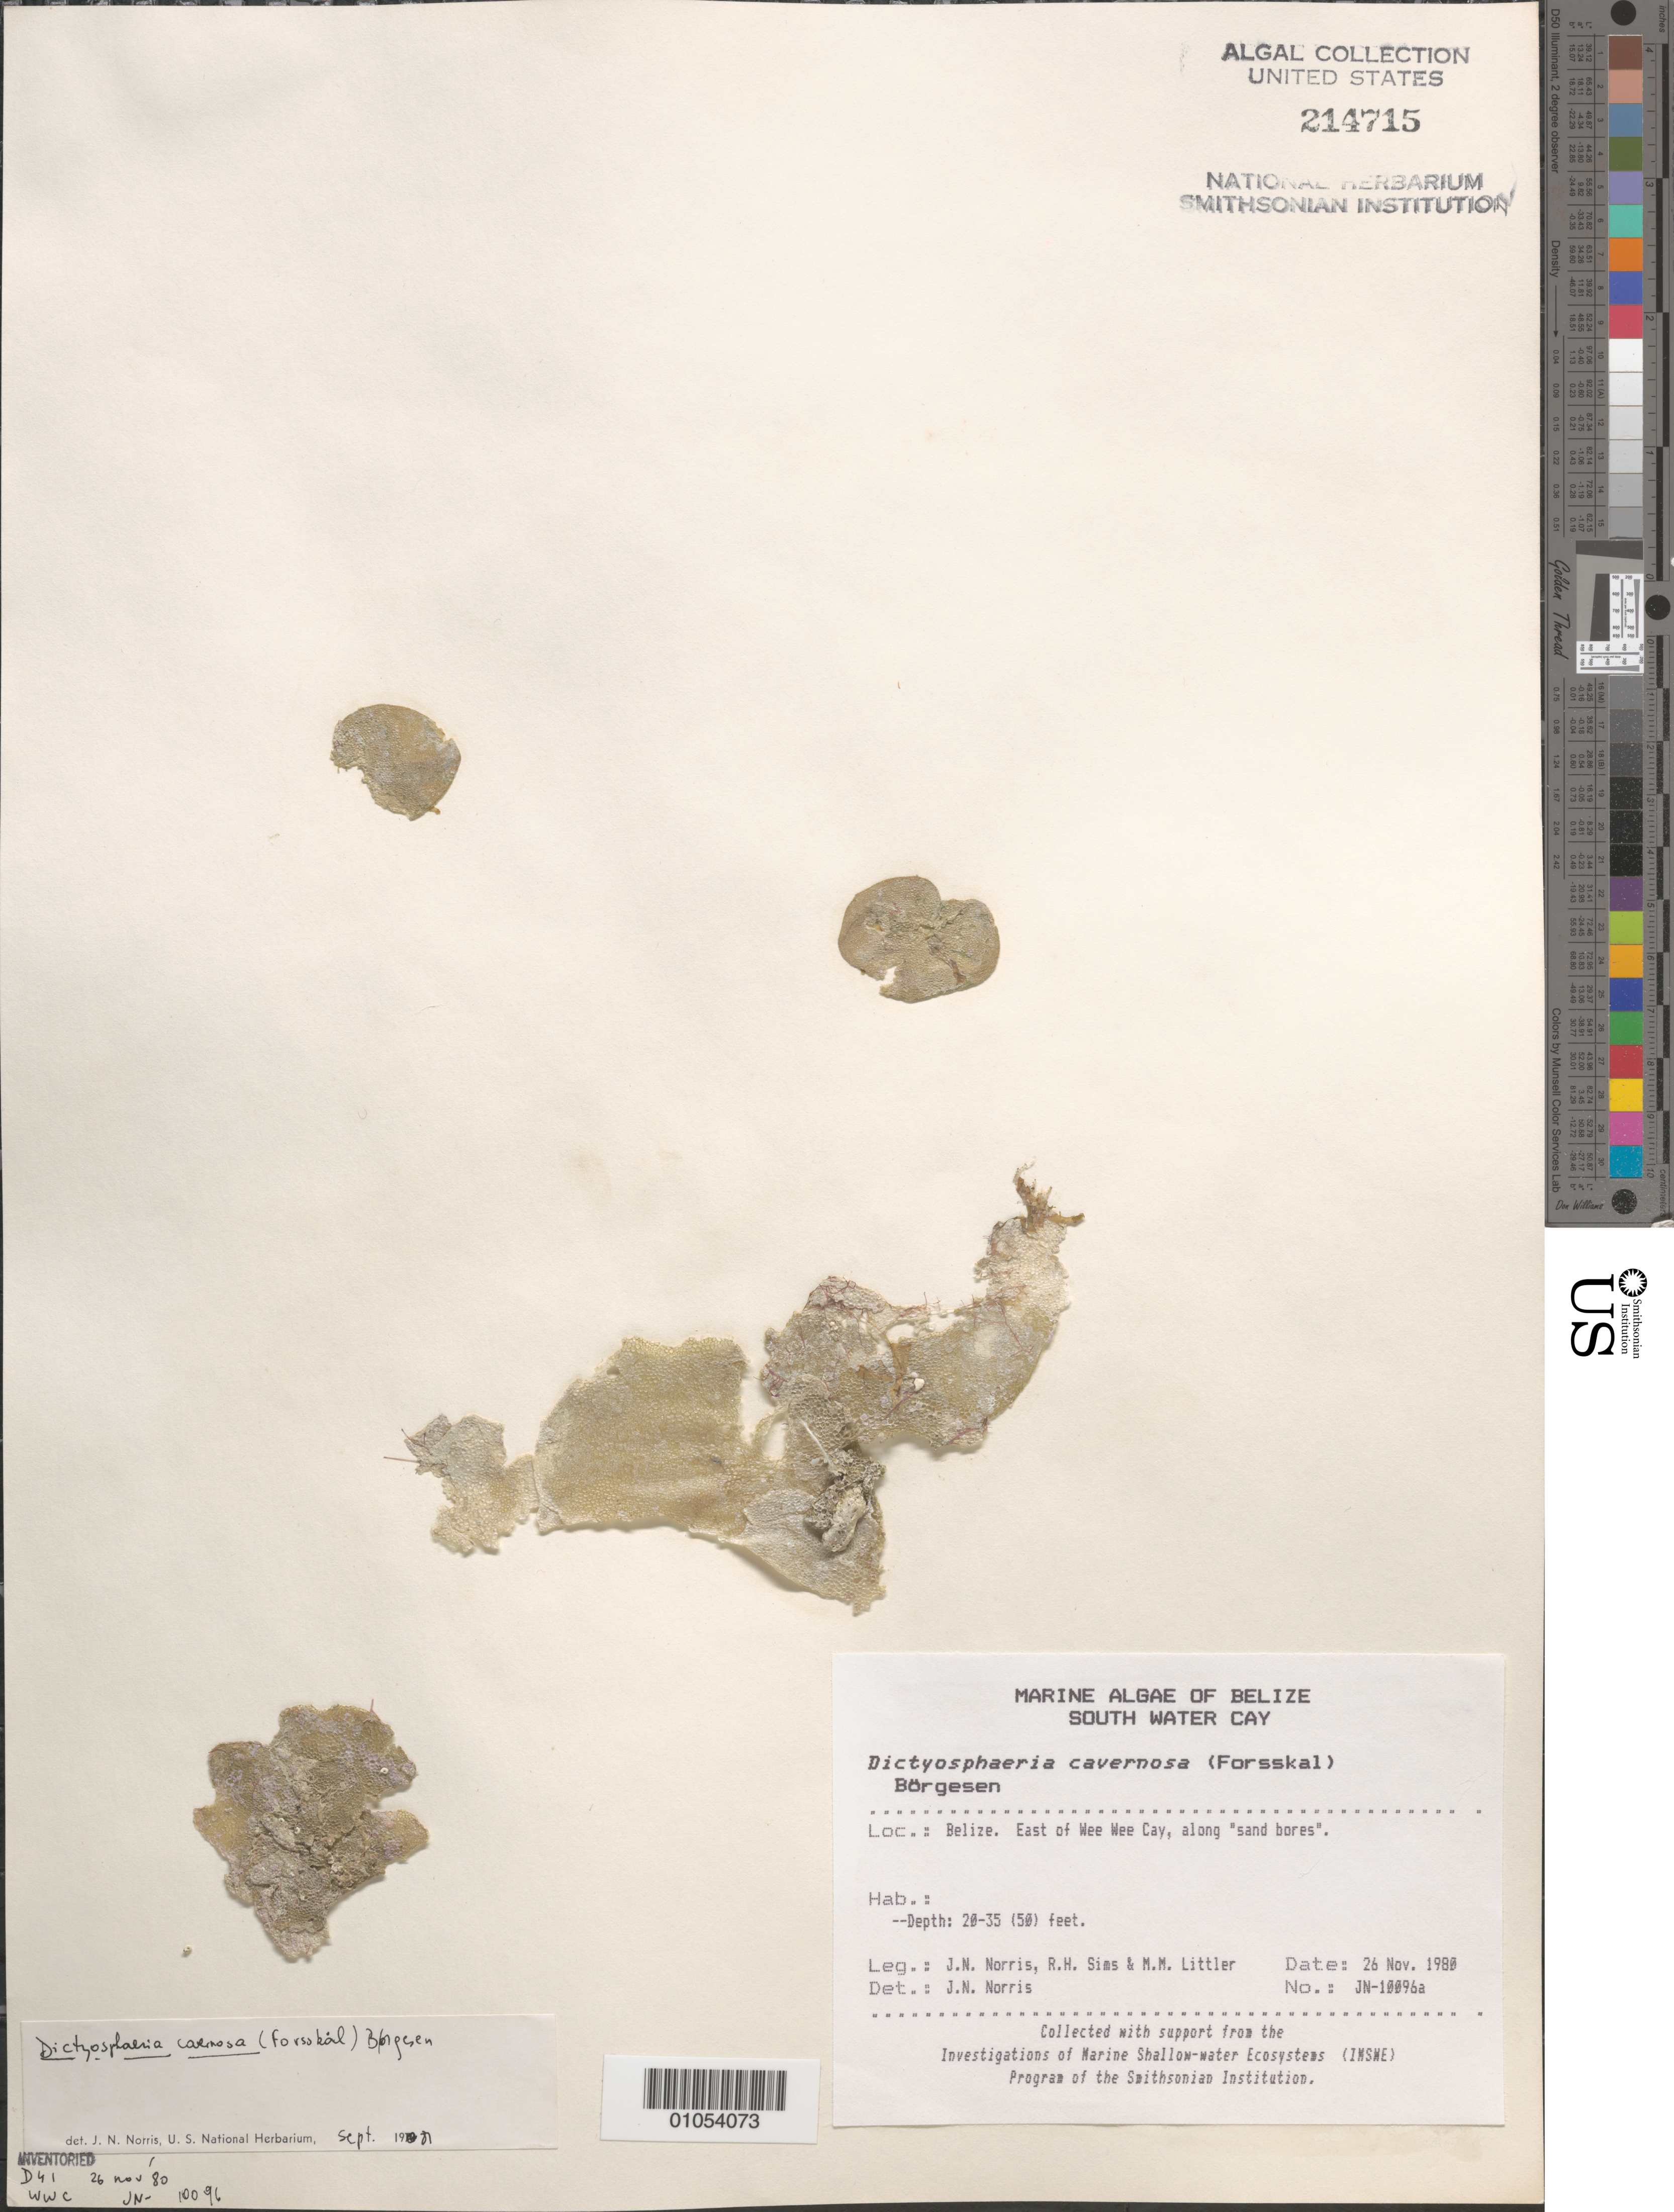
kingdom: Plantae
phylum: Chlorophyta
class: Ulvophyceae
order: Siphonocladales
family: Siphonocladaceae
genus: Dictyosphaeria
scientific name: Dictyosphaeria cavernosa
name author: (Forssk.) Børgesen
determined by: Norris, James N.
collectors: J. N. Norris, R. H. Sims & M. M. Littler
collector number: JN-10096a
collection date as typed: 26 Nov 1980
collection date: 1980-11-26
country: Belize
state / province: Stann Creek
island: Wee Wee Cay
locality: East of Wee Wee Cay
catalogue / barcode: US 214715